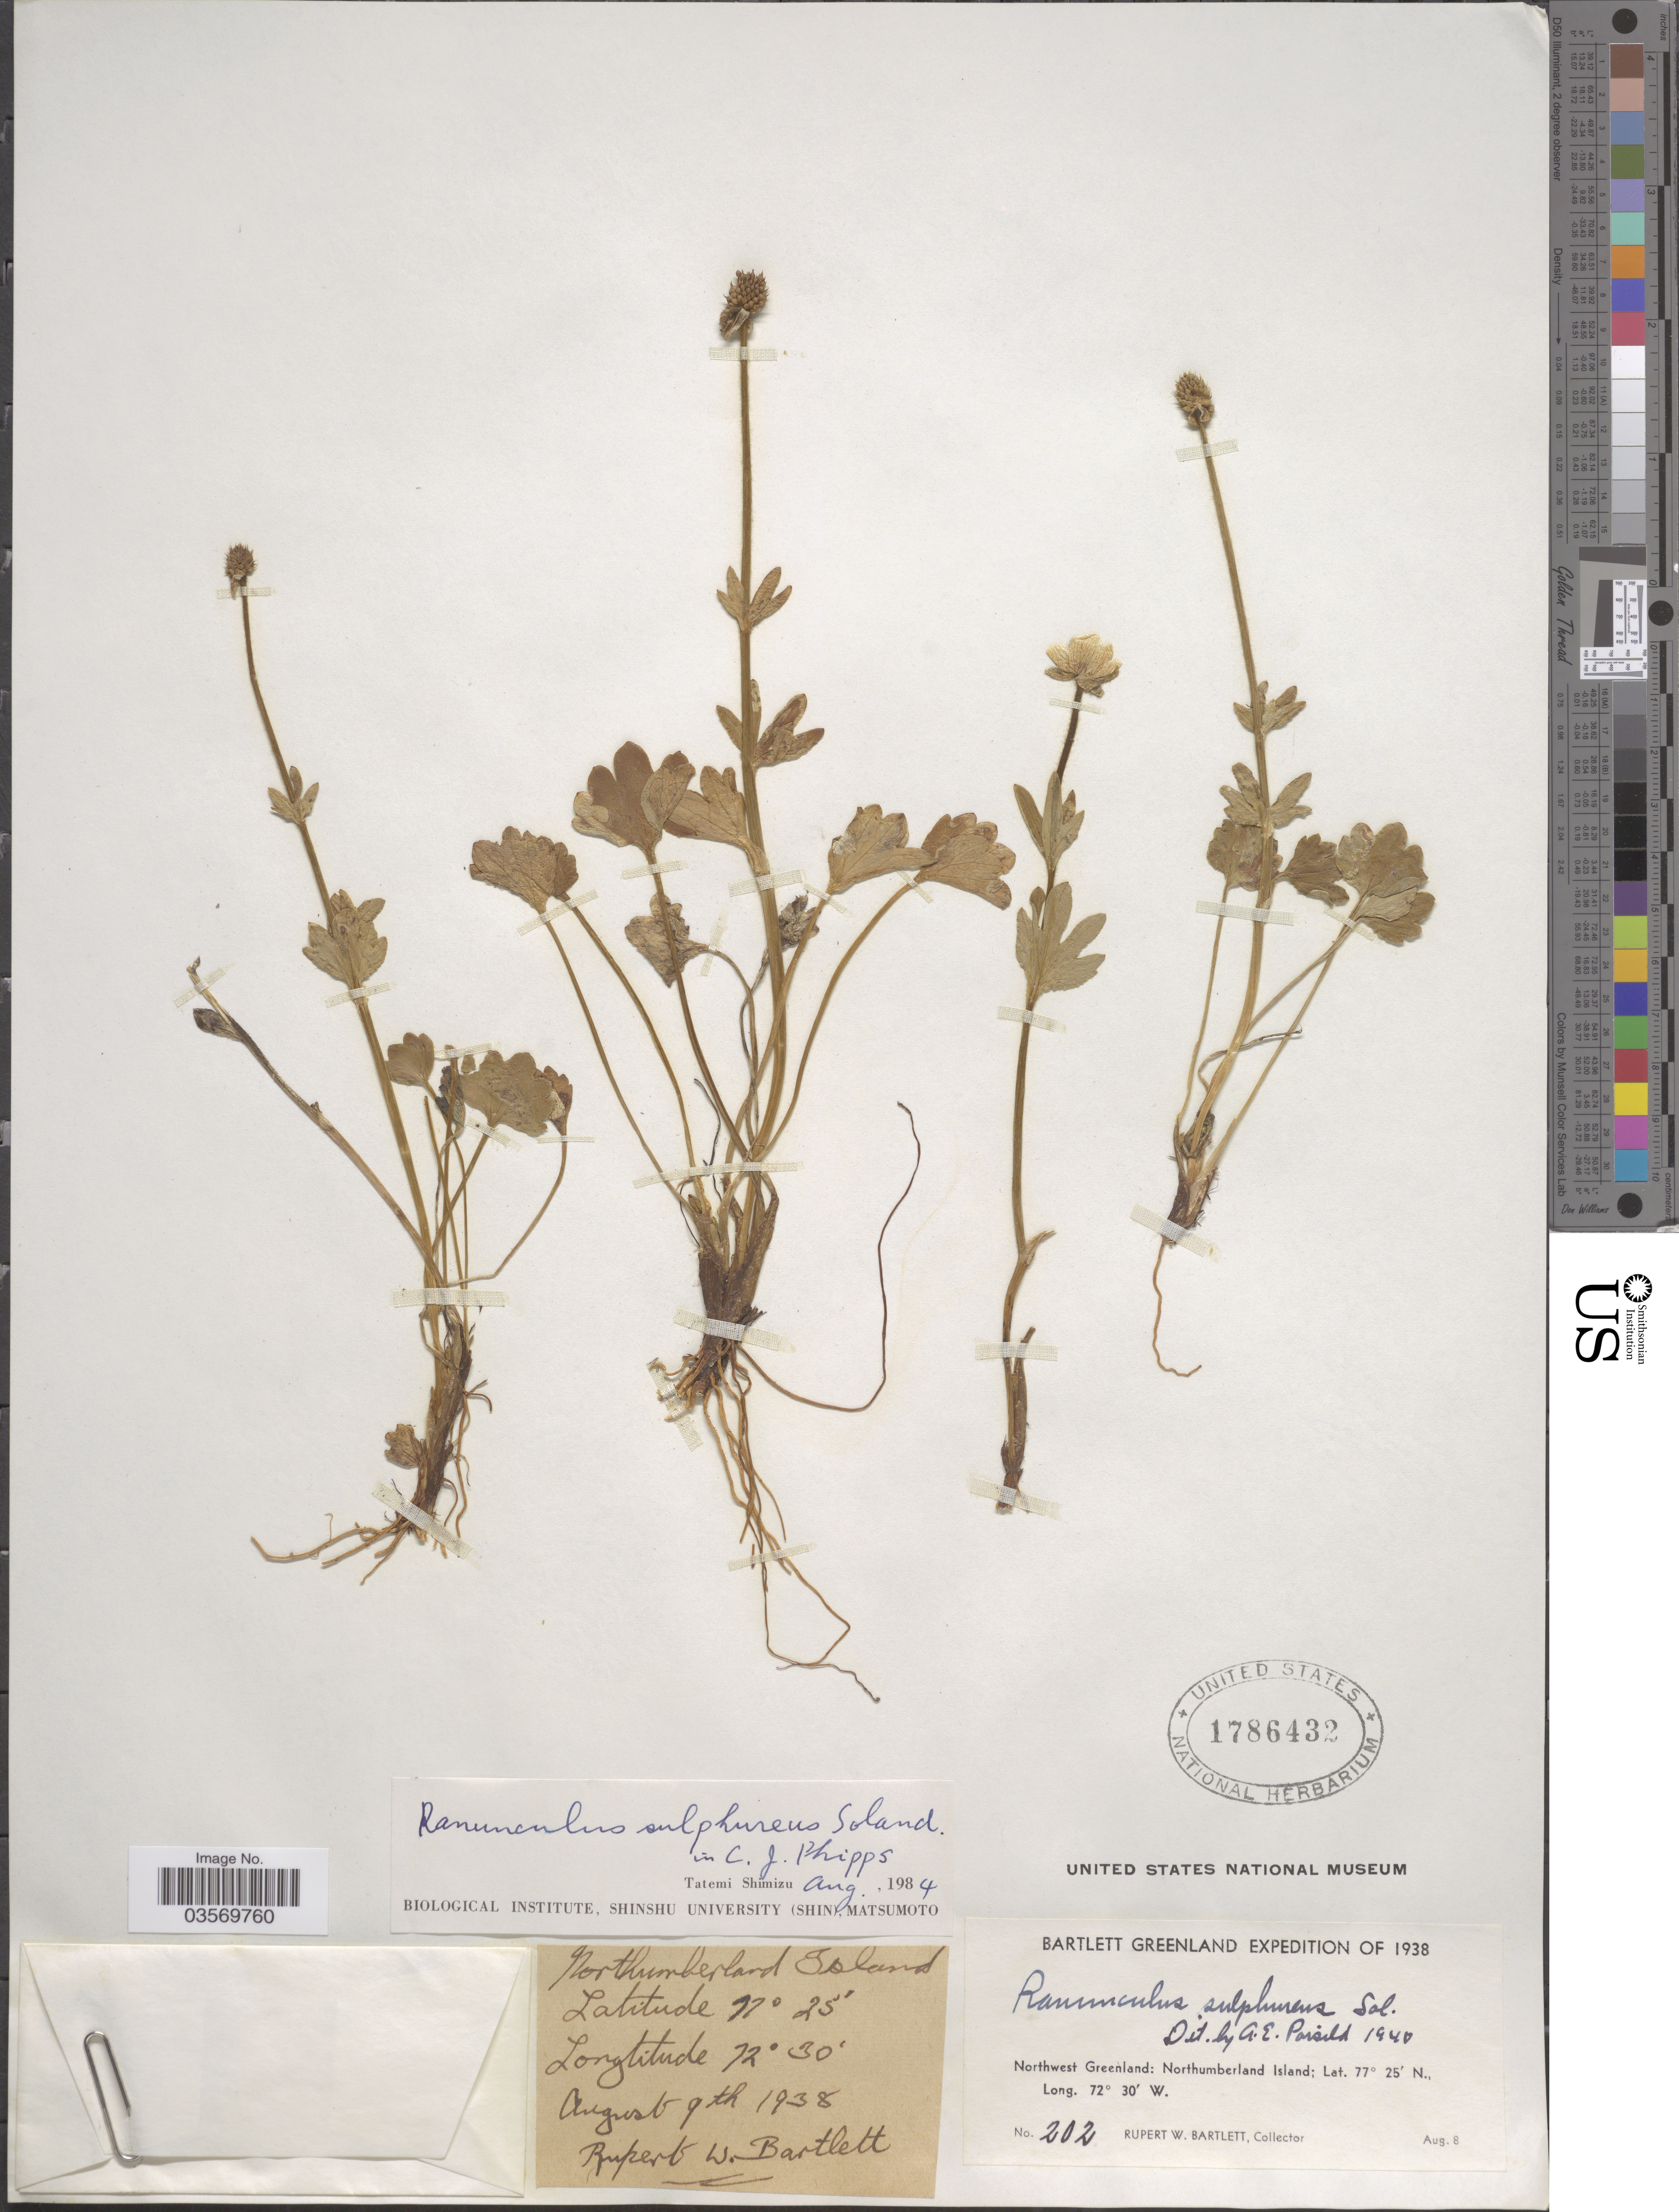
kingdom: Plantae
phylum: Tracheophyta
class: Magnoliopsida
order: Ranunculales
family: Ranunculaceae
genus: Ranunculus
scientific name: Ranunculus sulphureus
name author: Sol.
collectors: R. W. Bartlett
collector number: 202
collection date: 1938-08-08/1938-08-09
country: Greenland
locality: Northumberland Island. Northwest Greenland.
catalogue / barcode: US 1786432